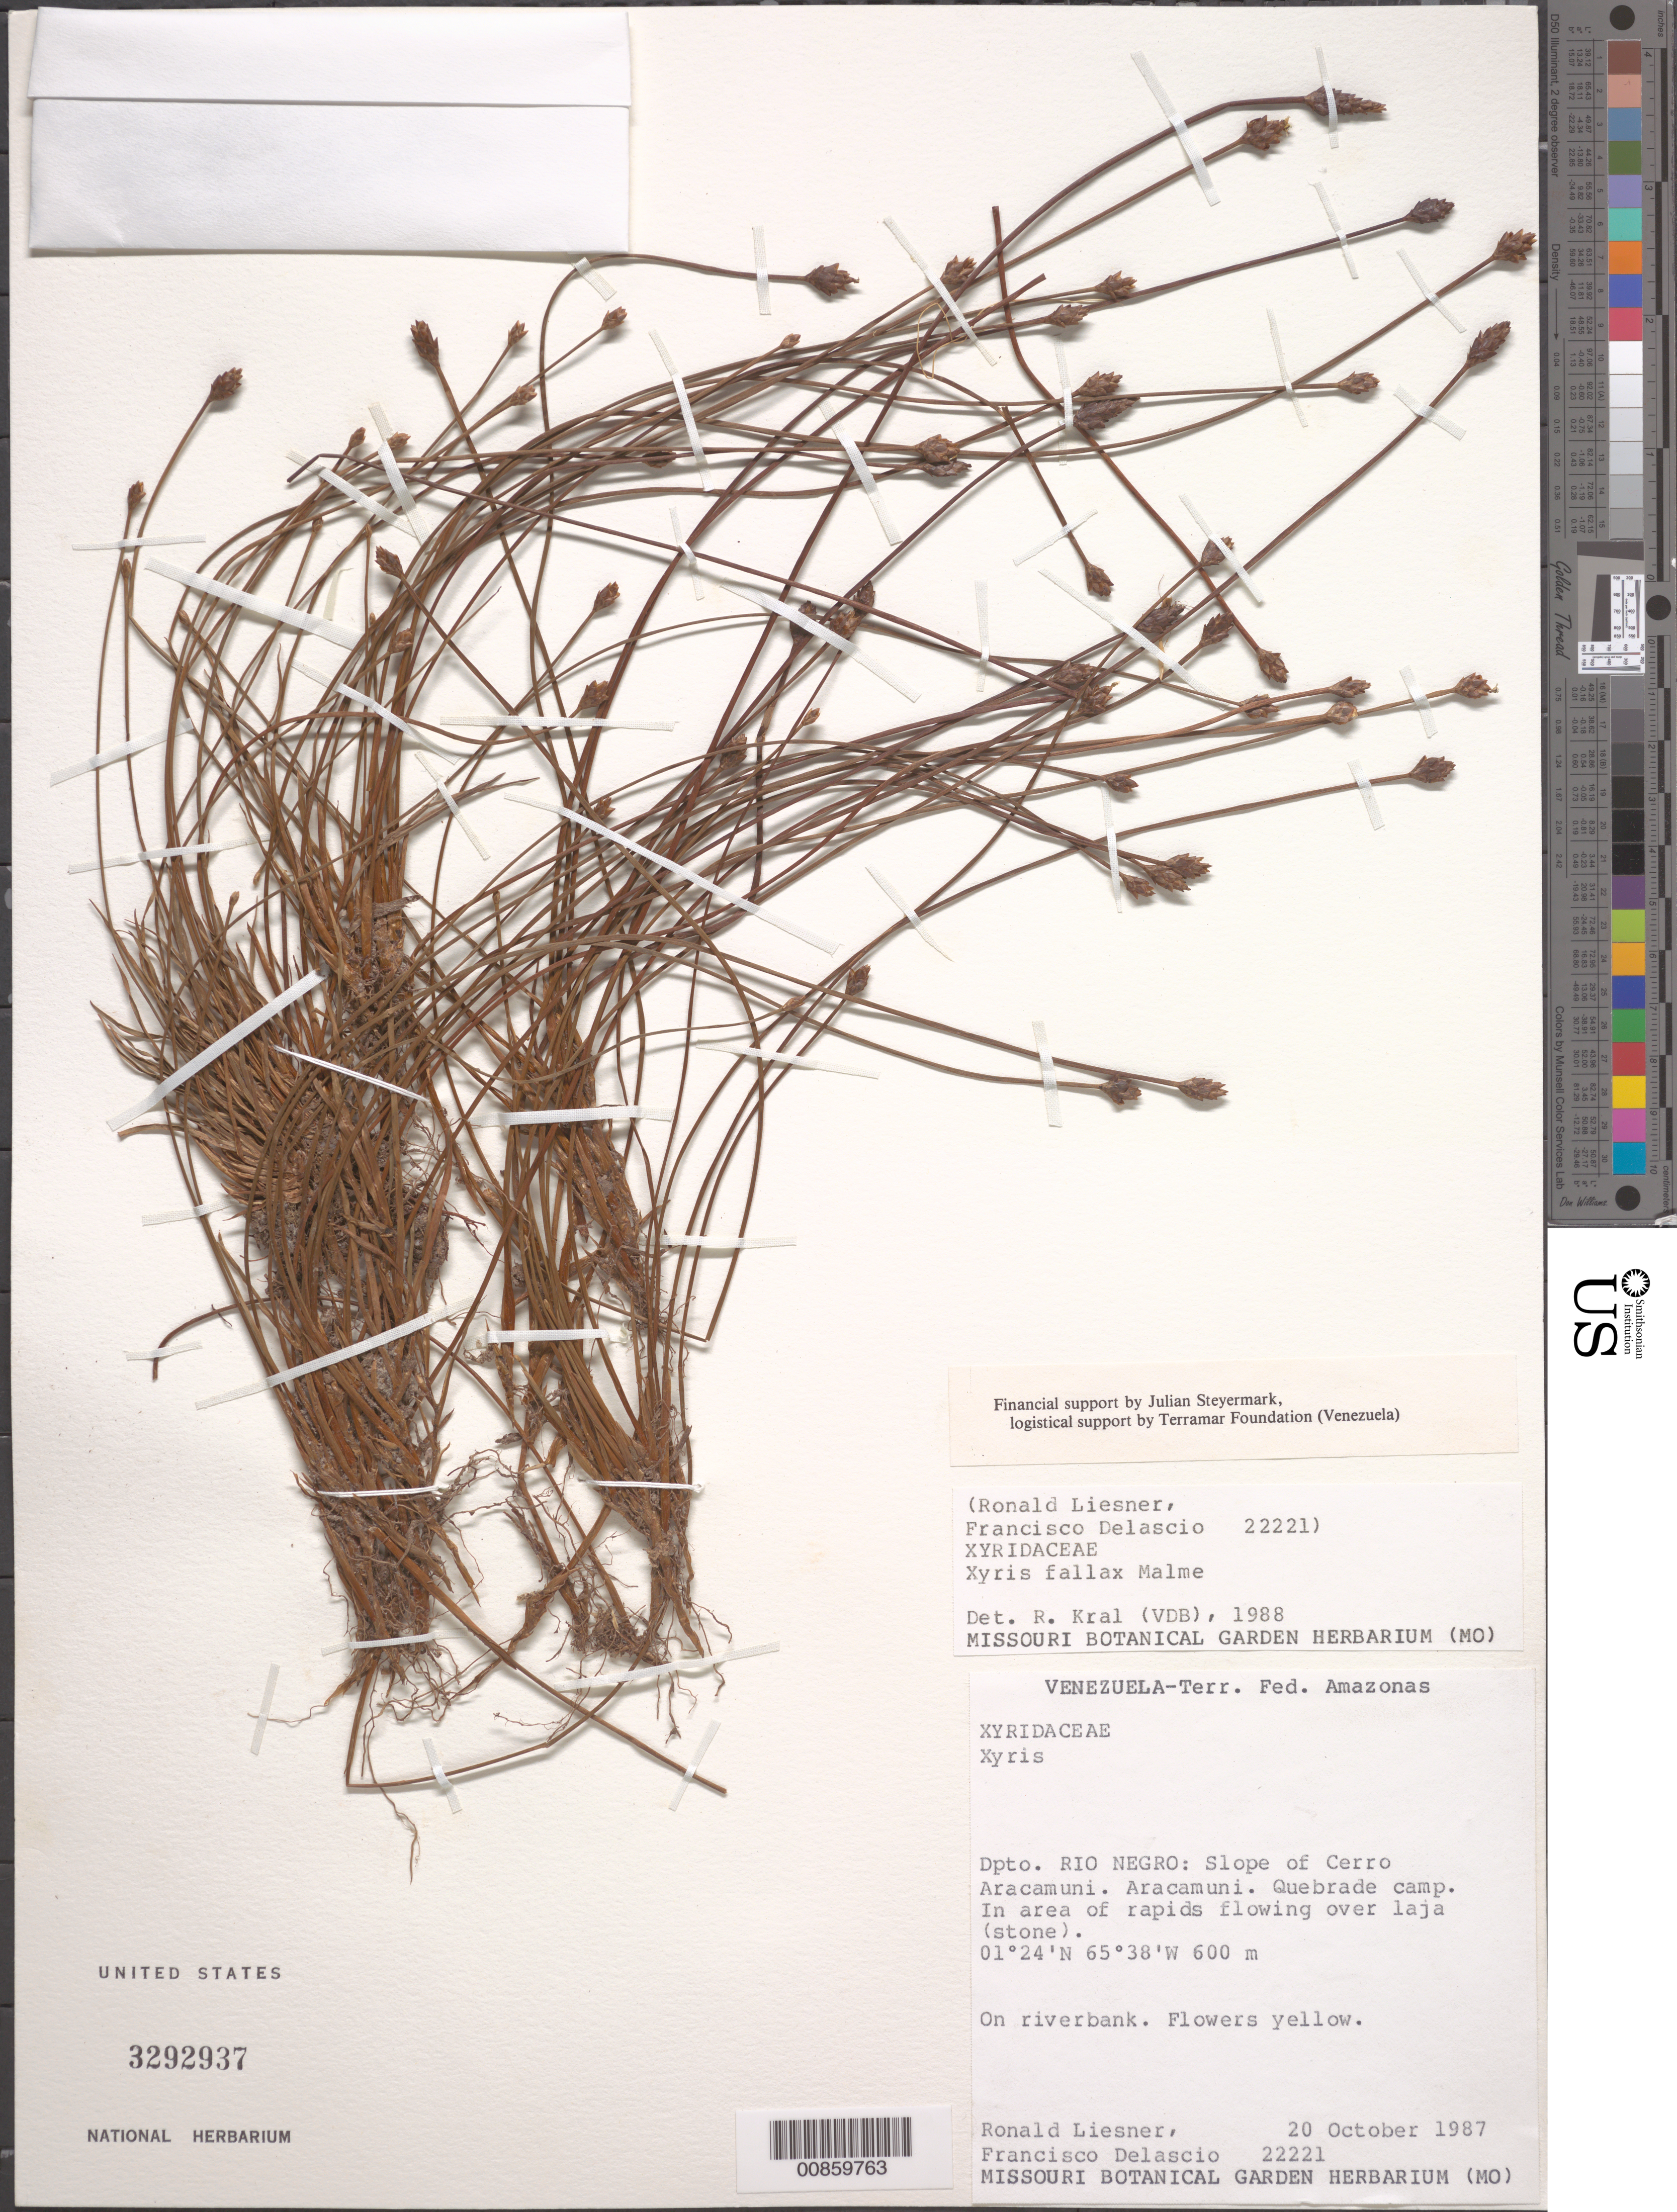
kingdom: Plantae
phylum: Tracheophyta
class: Liliopsida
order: Poales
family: Xyridaceae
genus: Xyris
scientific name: Xyris fallax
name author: Malme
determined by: Kral, Robert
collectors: R. L. Liesner & F. Delascio C.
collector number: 22221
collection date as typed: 20-Oct-87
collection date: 1987-10-20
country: Venezuela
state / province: Amazonas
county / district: Río Negro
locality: Cerro Aracamuni, slope, Quebrada camp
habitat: In area of rapids flowing over laja (stone); on riverbank.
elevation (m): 600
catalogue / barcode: US 3292937